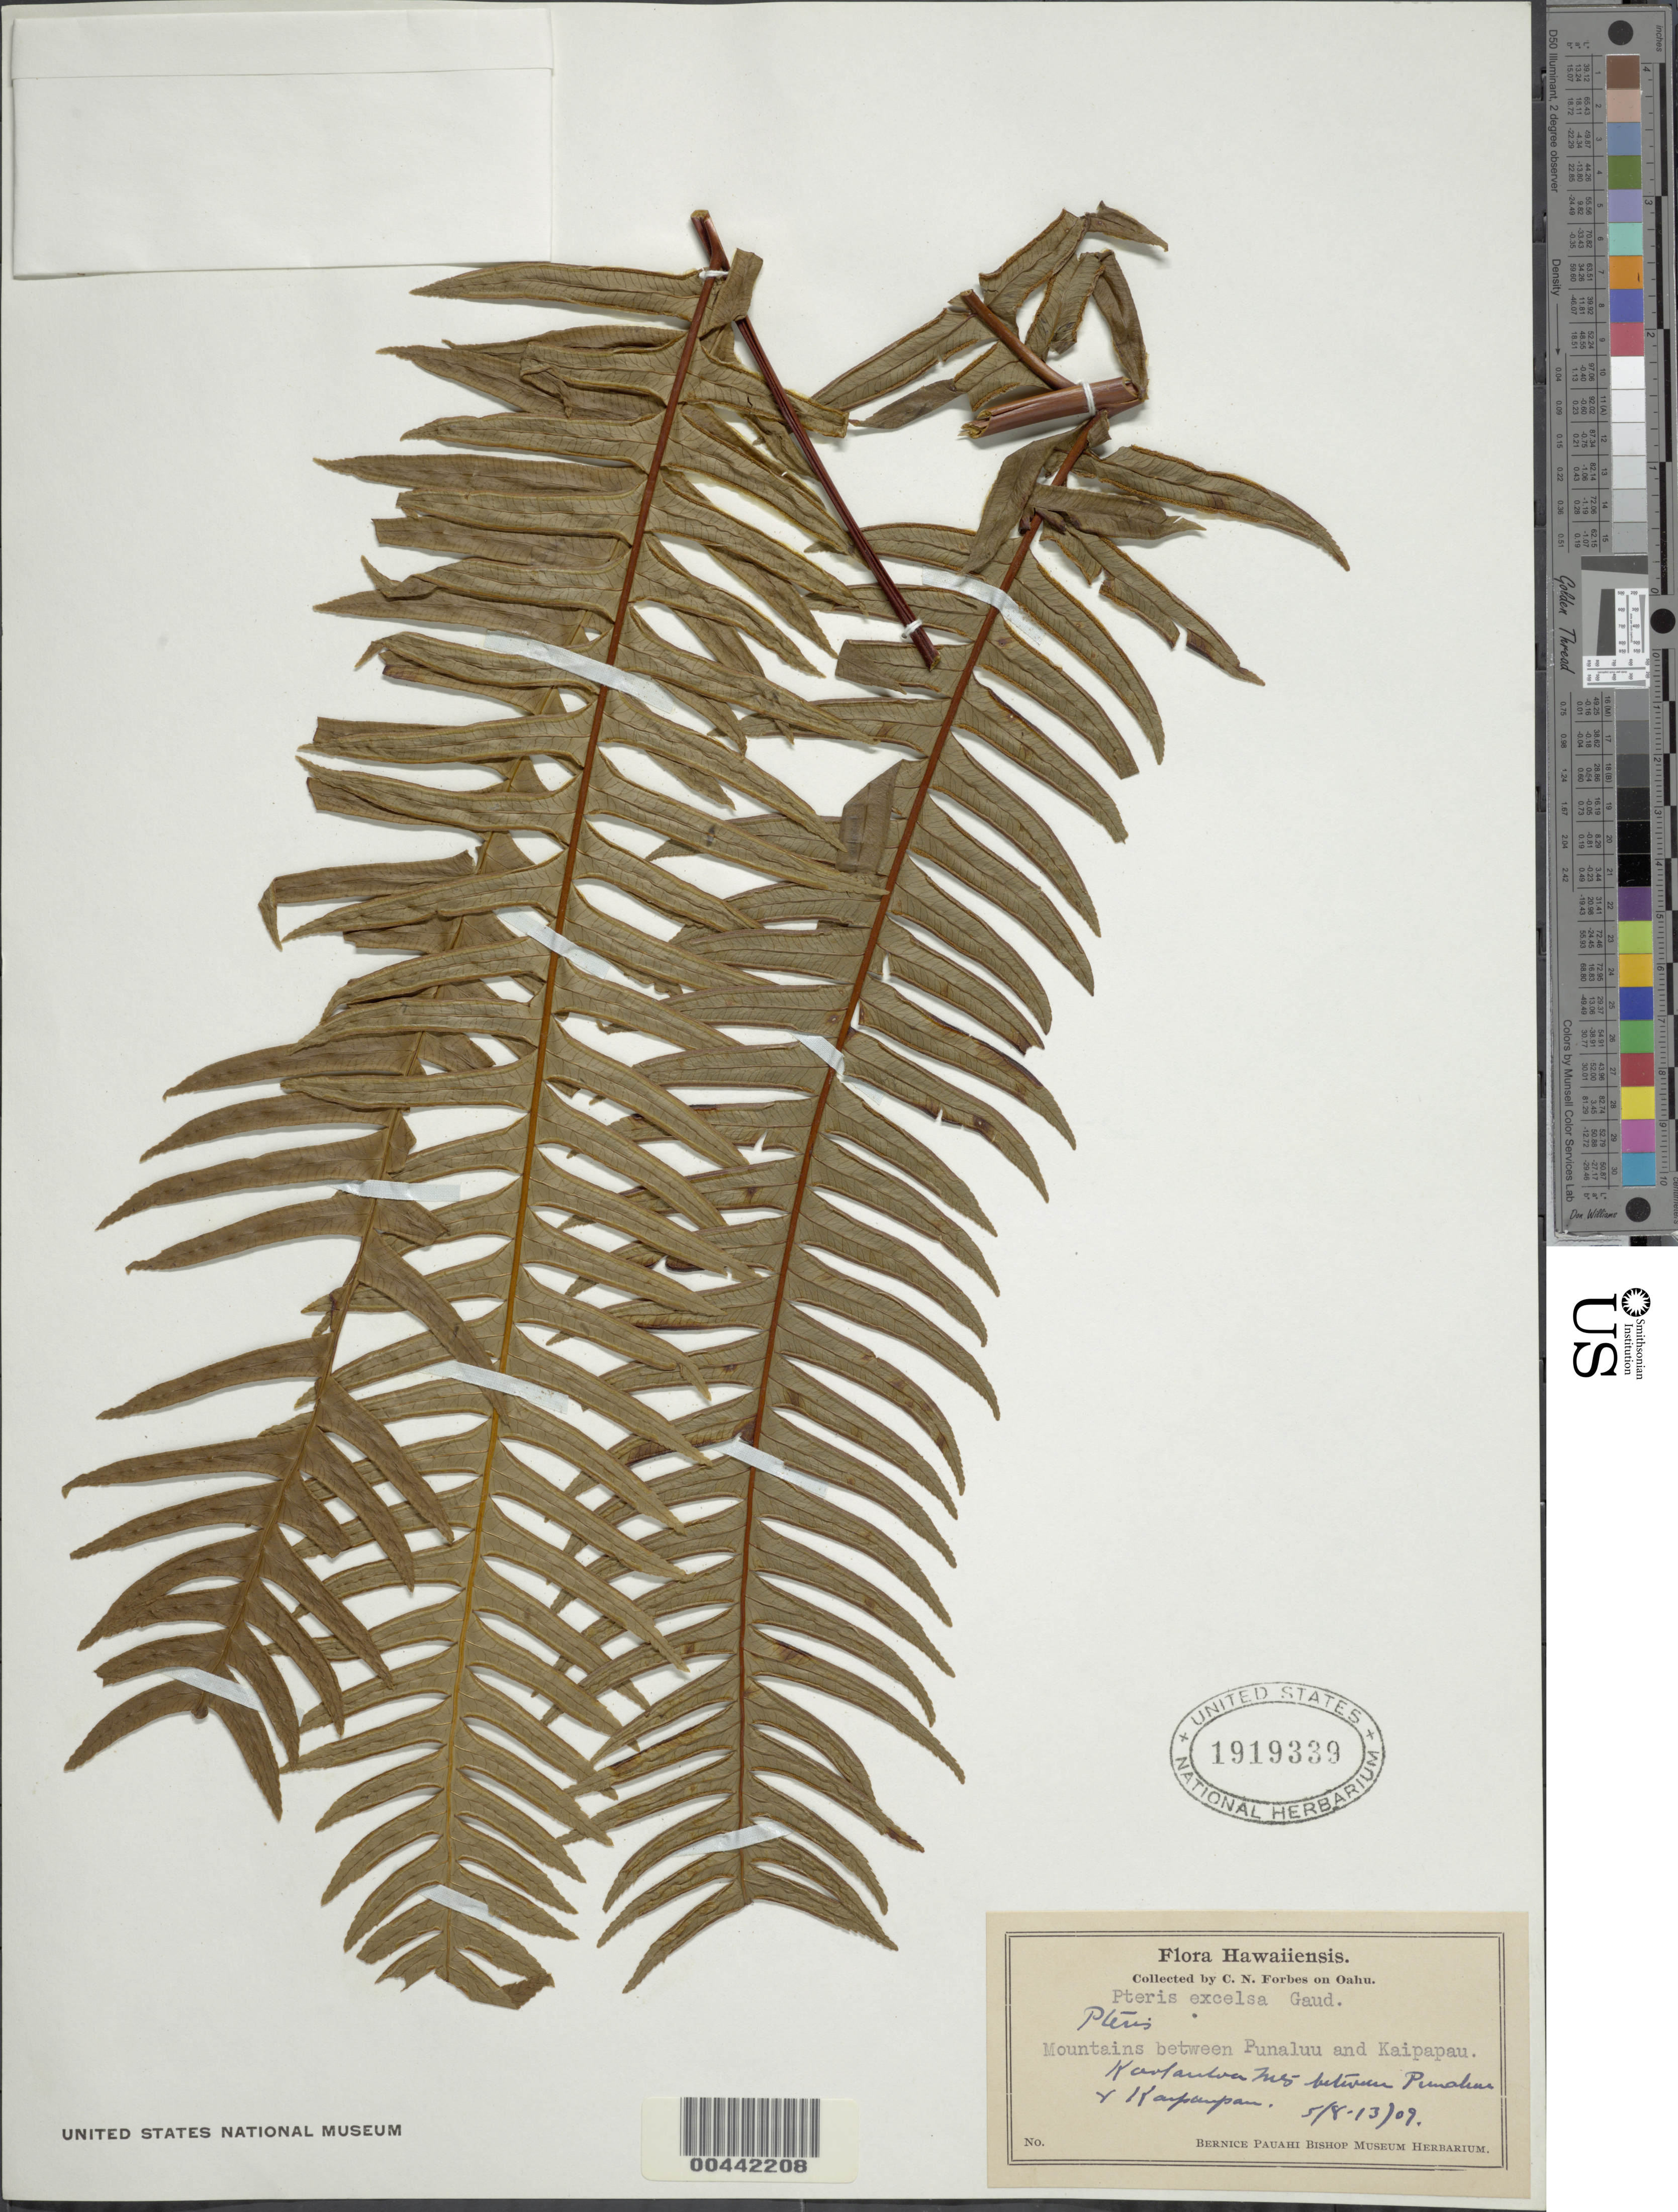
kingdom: Plantae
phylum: Tracheophyta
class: Polypodiopsida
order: Polypodiales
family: Pteridaceae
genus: Pteris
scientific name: Pteris terminalis var. terminalis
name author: Wall.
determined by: Wagner, W. L., (BOT), Smithsonian Institution - National Museum of Natural History (UNITED STATES)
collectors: C. N. Forbes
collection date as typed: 8 May 1909 to 13 May 1909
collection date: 1909-05-08/1909-05-13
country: United States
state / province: Hawaii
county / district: Honolulu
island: Oahu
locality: Kaulauloa Mts. between Punaluu and Kaipapau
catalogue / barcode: US 1919339